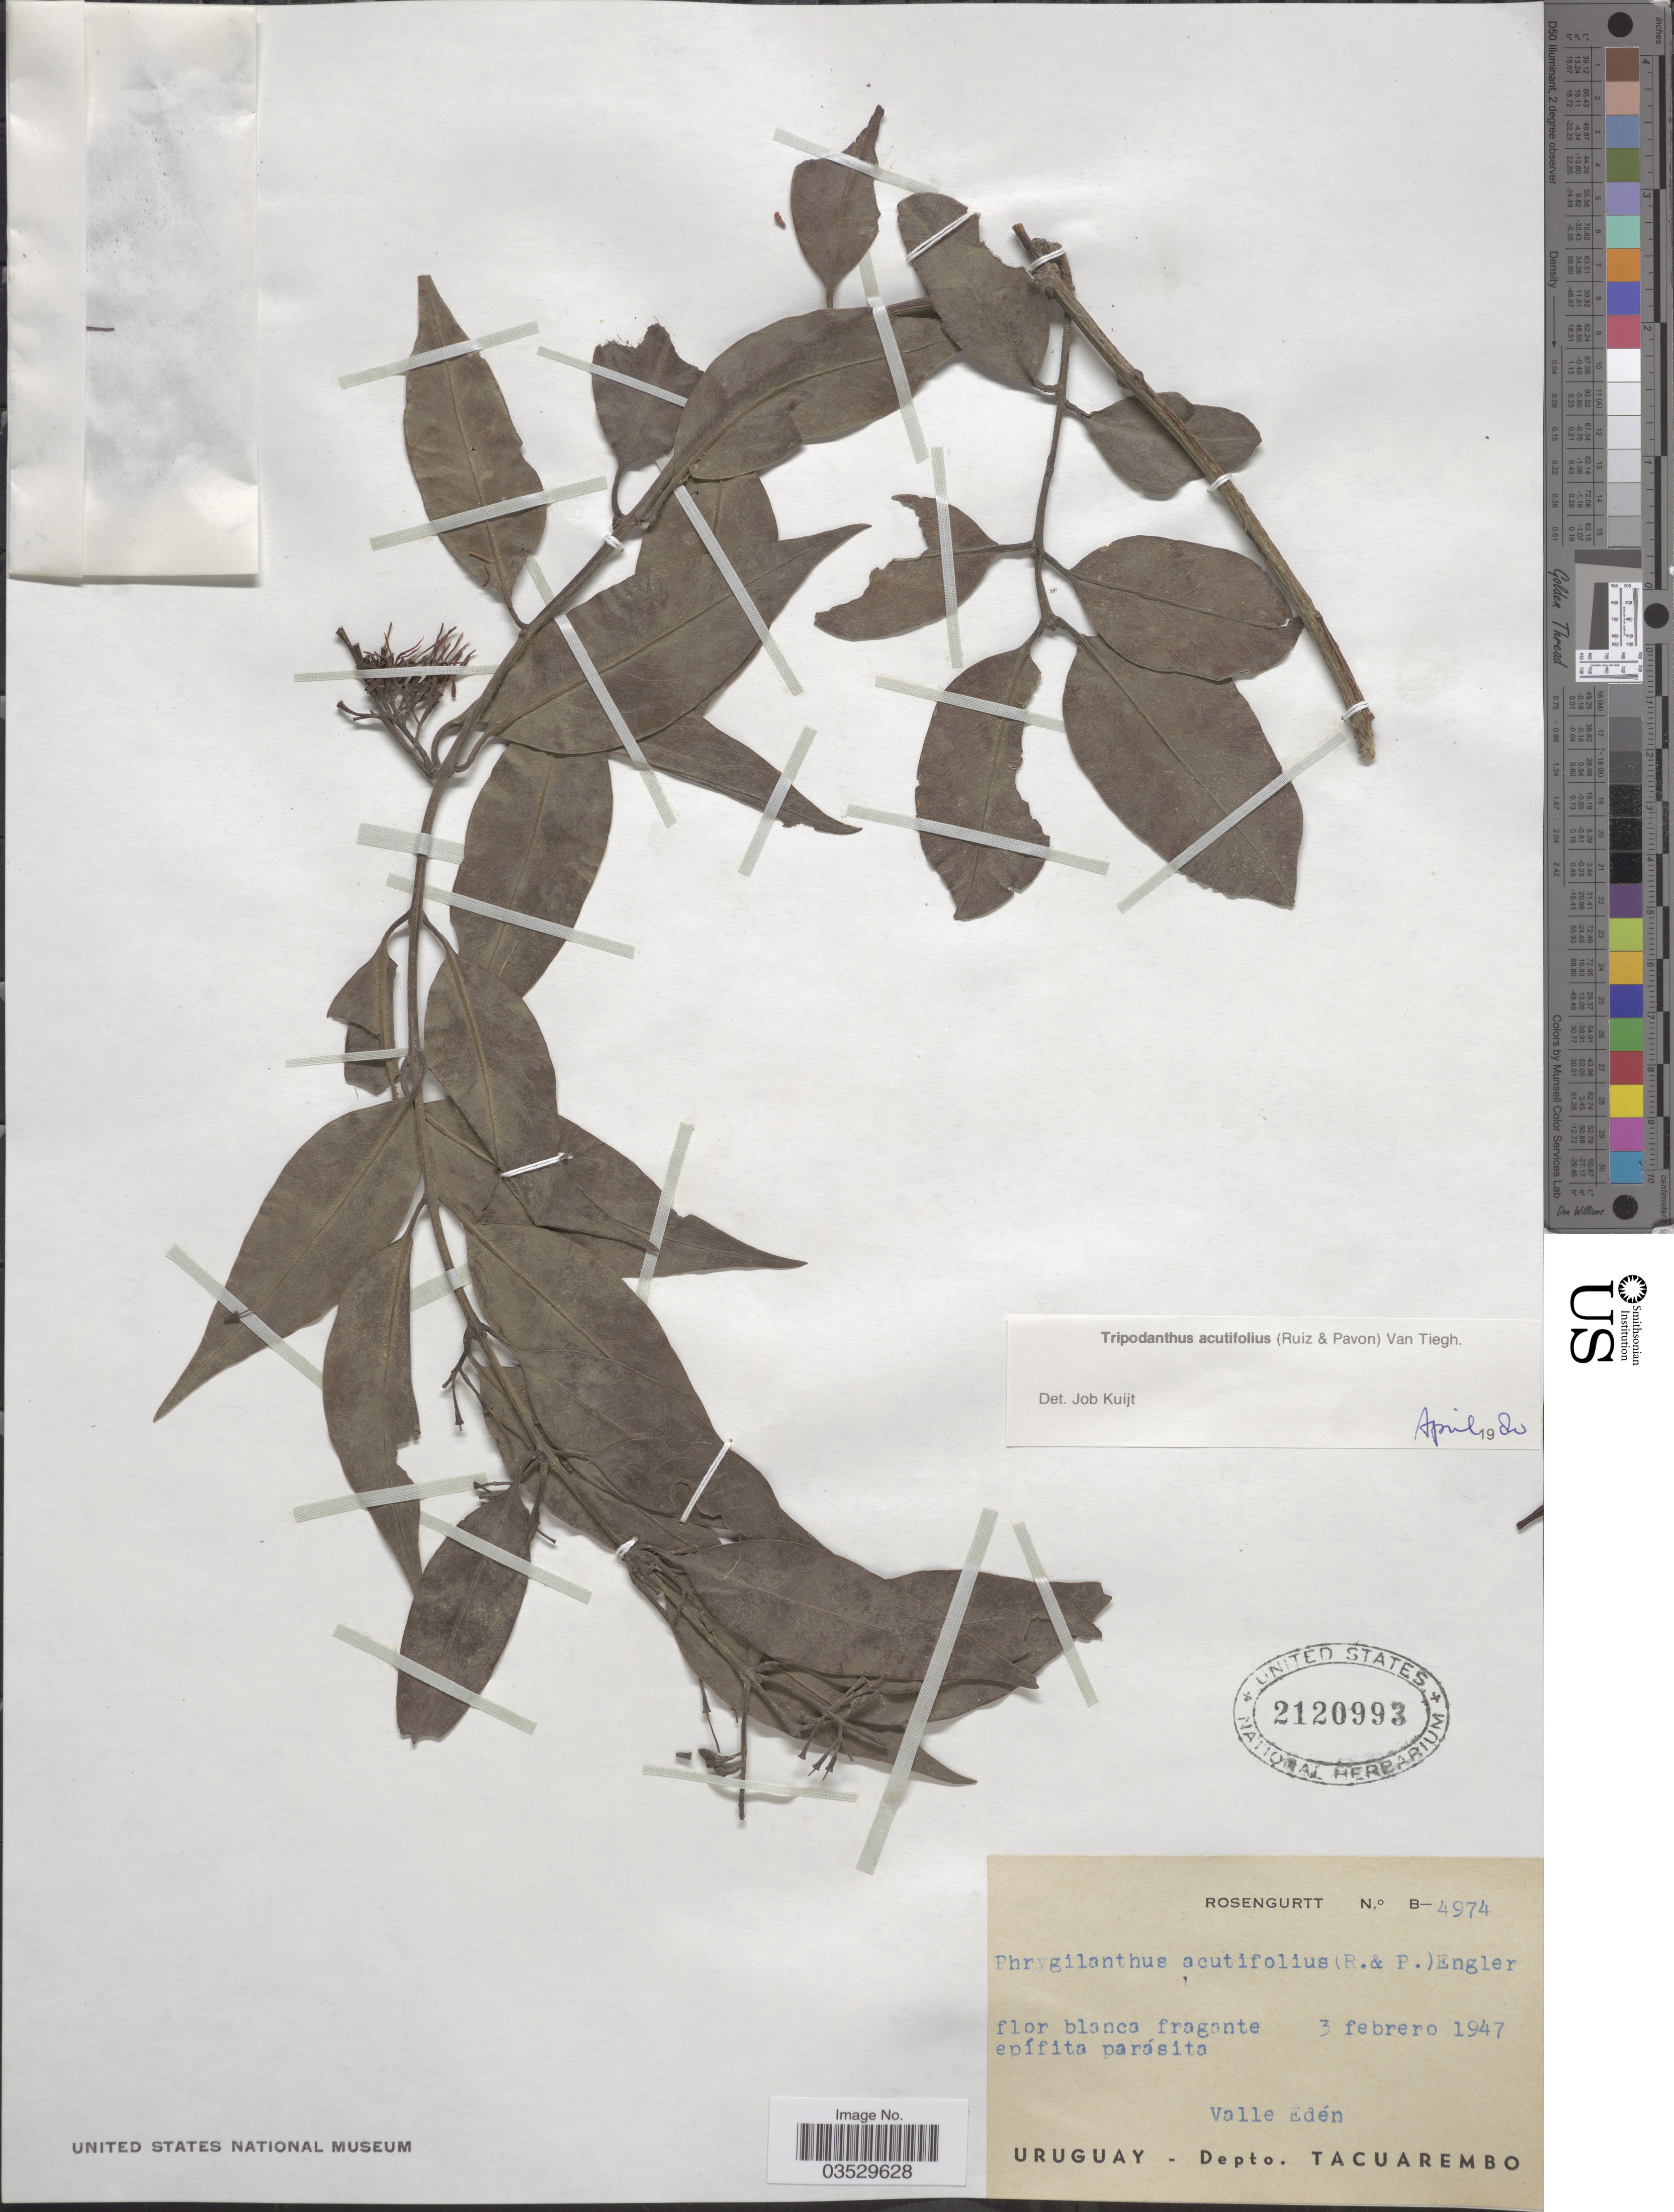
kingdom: Plantae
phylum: Tracheophyta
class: Magnoliopsida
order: Santalales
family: Loranthaceae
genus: Tripodanthus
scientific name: Tripodanthus acutifolius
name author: Tiegh.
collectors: Rosengurtt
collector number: B-4974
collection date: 1947-02-03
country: Uruguay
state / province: Tacuarembó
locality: Valle Edén. Depto. Tacuarembo.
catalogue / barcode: US 2120993